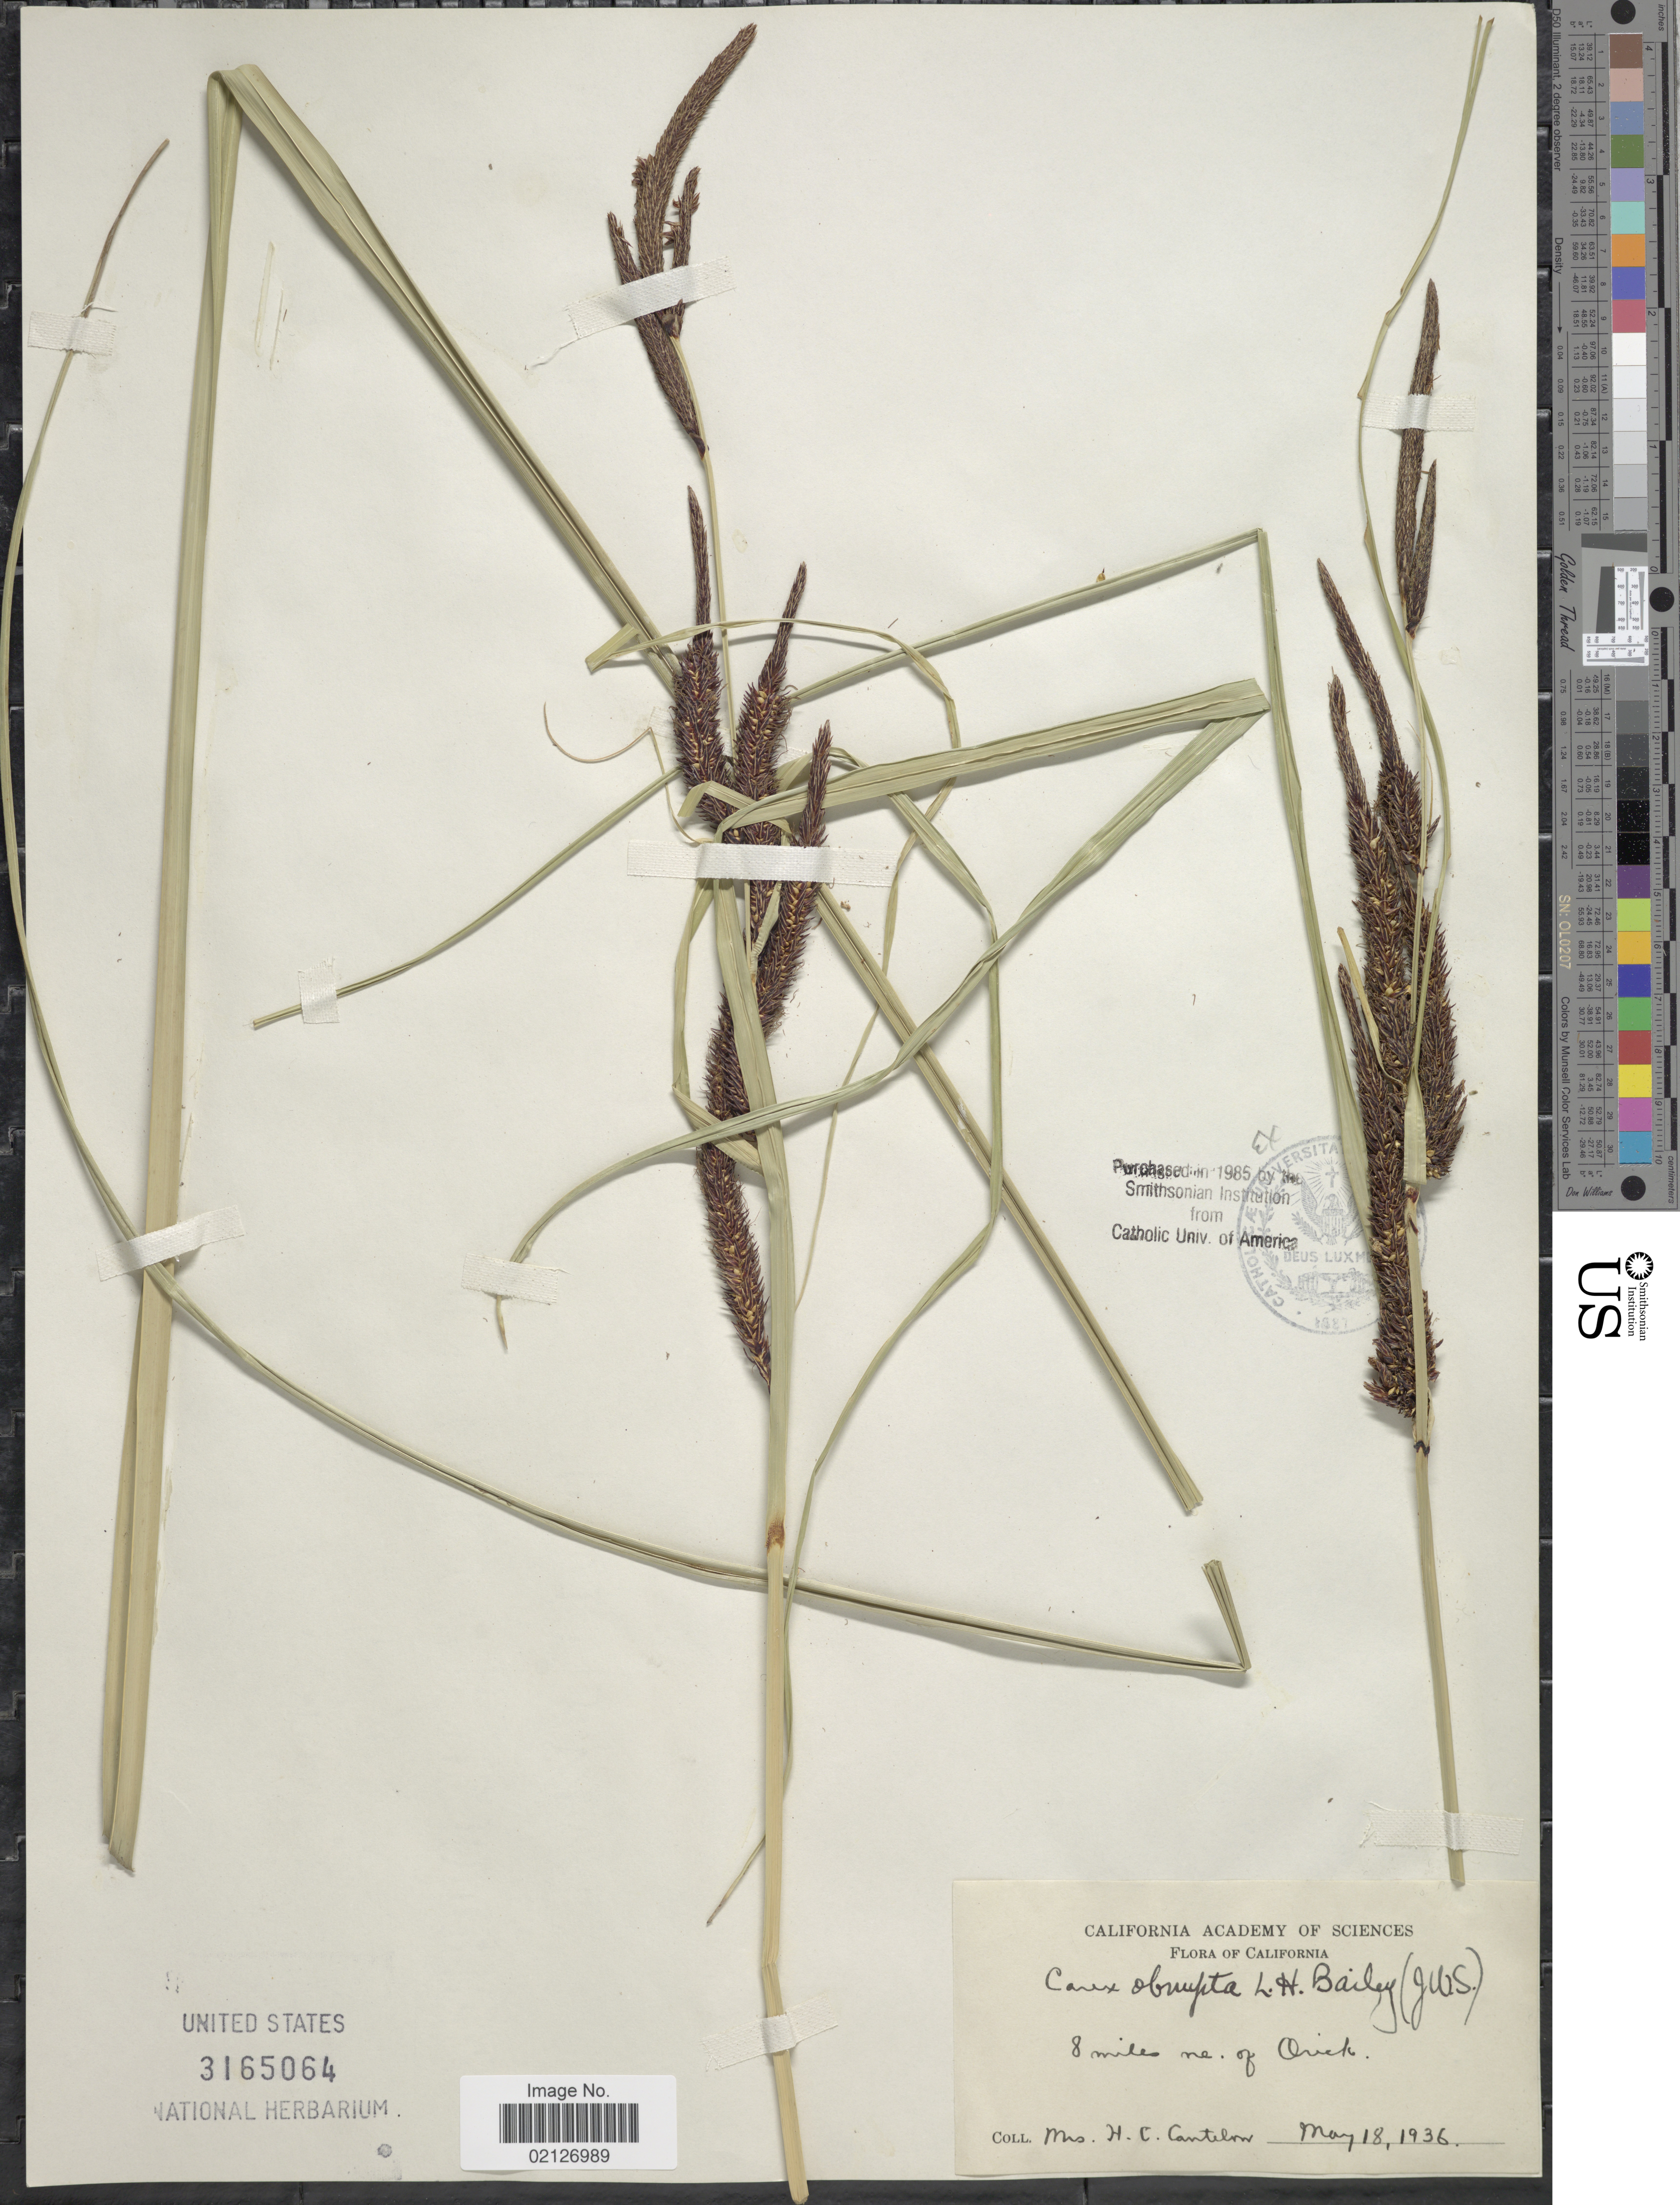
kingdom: Plantae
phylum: Tracheophyta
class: Liliopsida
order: Poales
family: Cyperaceae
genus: Carex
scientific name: Carex obnupta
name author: L.H. Bailey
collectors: H. Cantelow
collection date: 1936-05-18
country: United States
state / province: California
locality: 8 miles ne. of Orick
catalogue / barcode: US 3165064